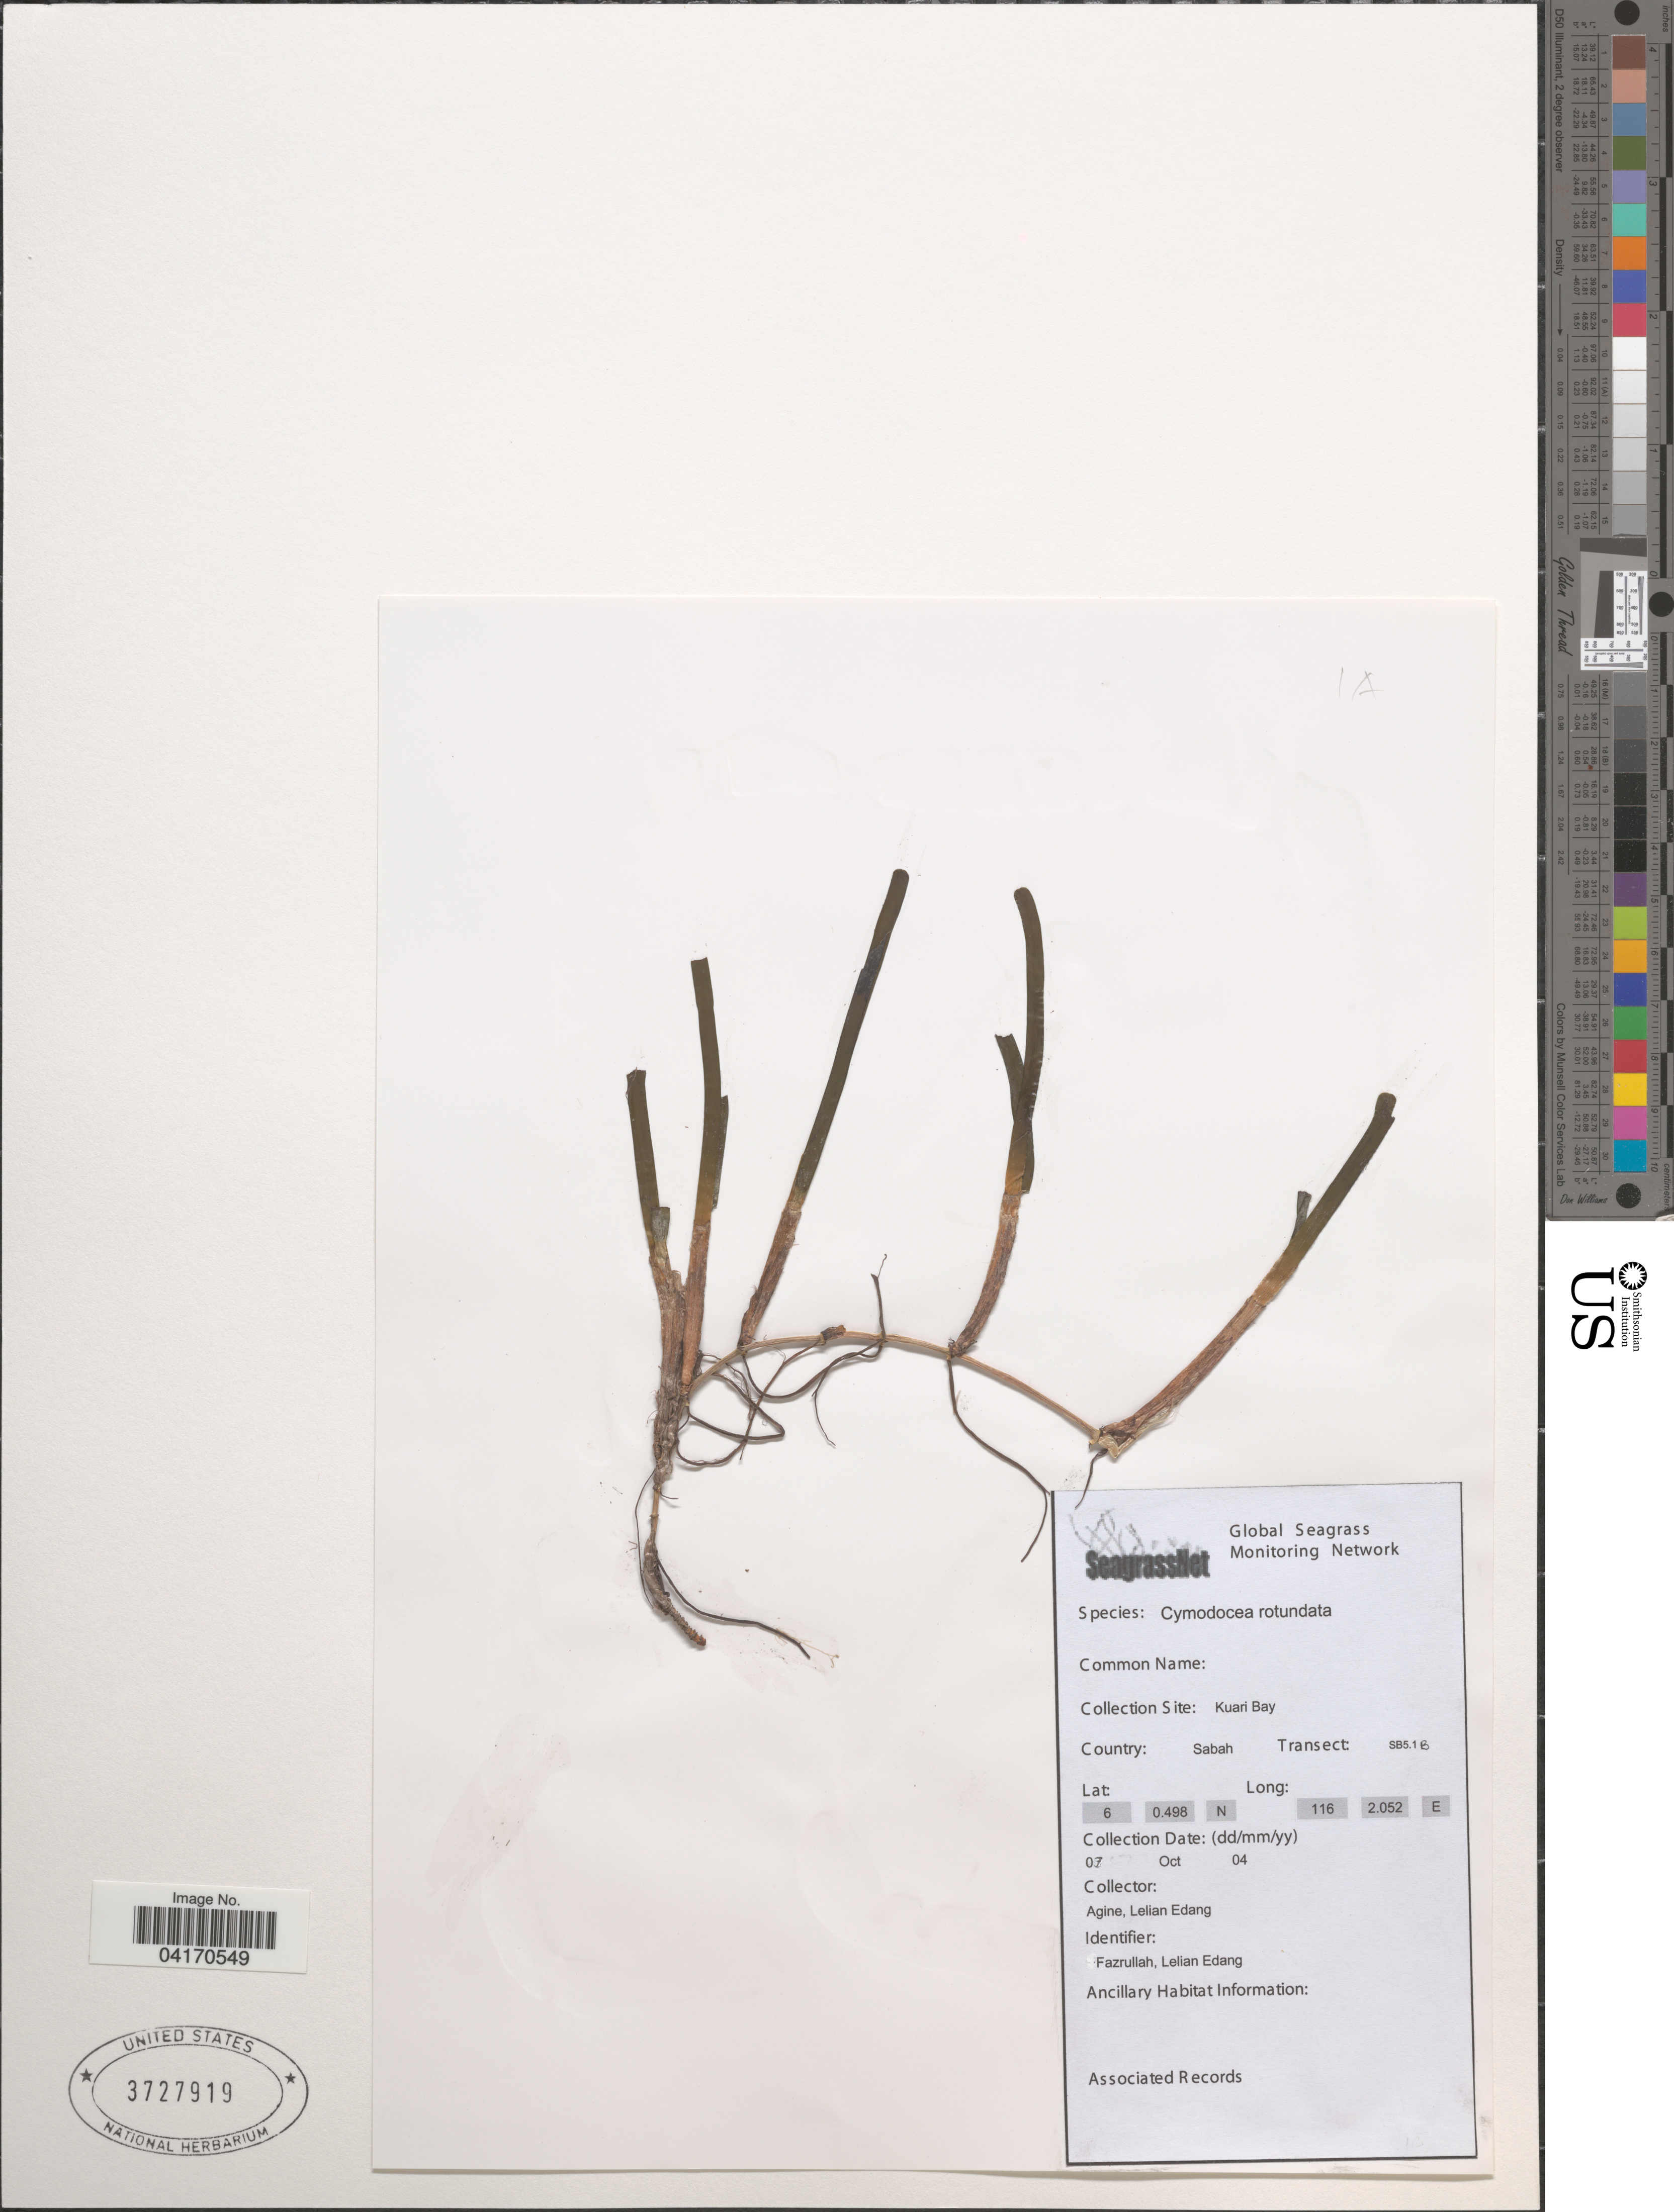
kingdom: Plantae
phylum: Tracheophyta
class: Liliopsida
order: Alismatales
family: Cymodoceaceae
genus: Cymodocea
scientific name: Cymodocea rotundata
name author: Asch. & Schweinf.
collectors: Agine & L. Edang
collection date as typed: Transcribed d/m/y: 7/10/4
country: Malaysia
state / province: Sabah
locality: Collection Site: Kuari Bay. Country: Sabah. Transect: SB5.1B.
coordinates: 6 0.498, 116 2.052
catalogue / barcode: US 3727919